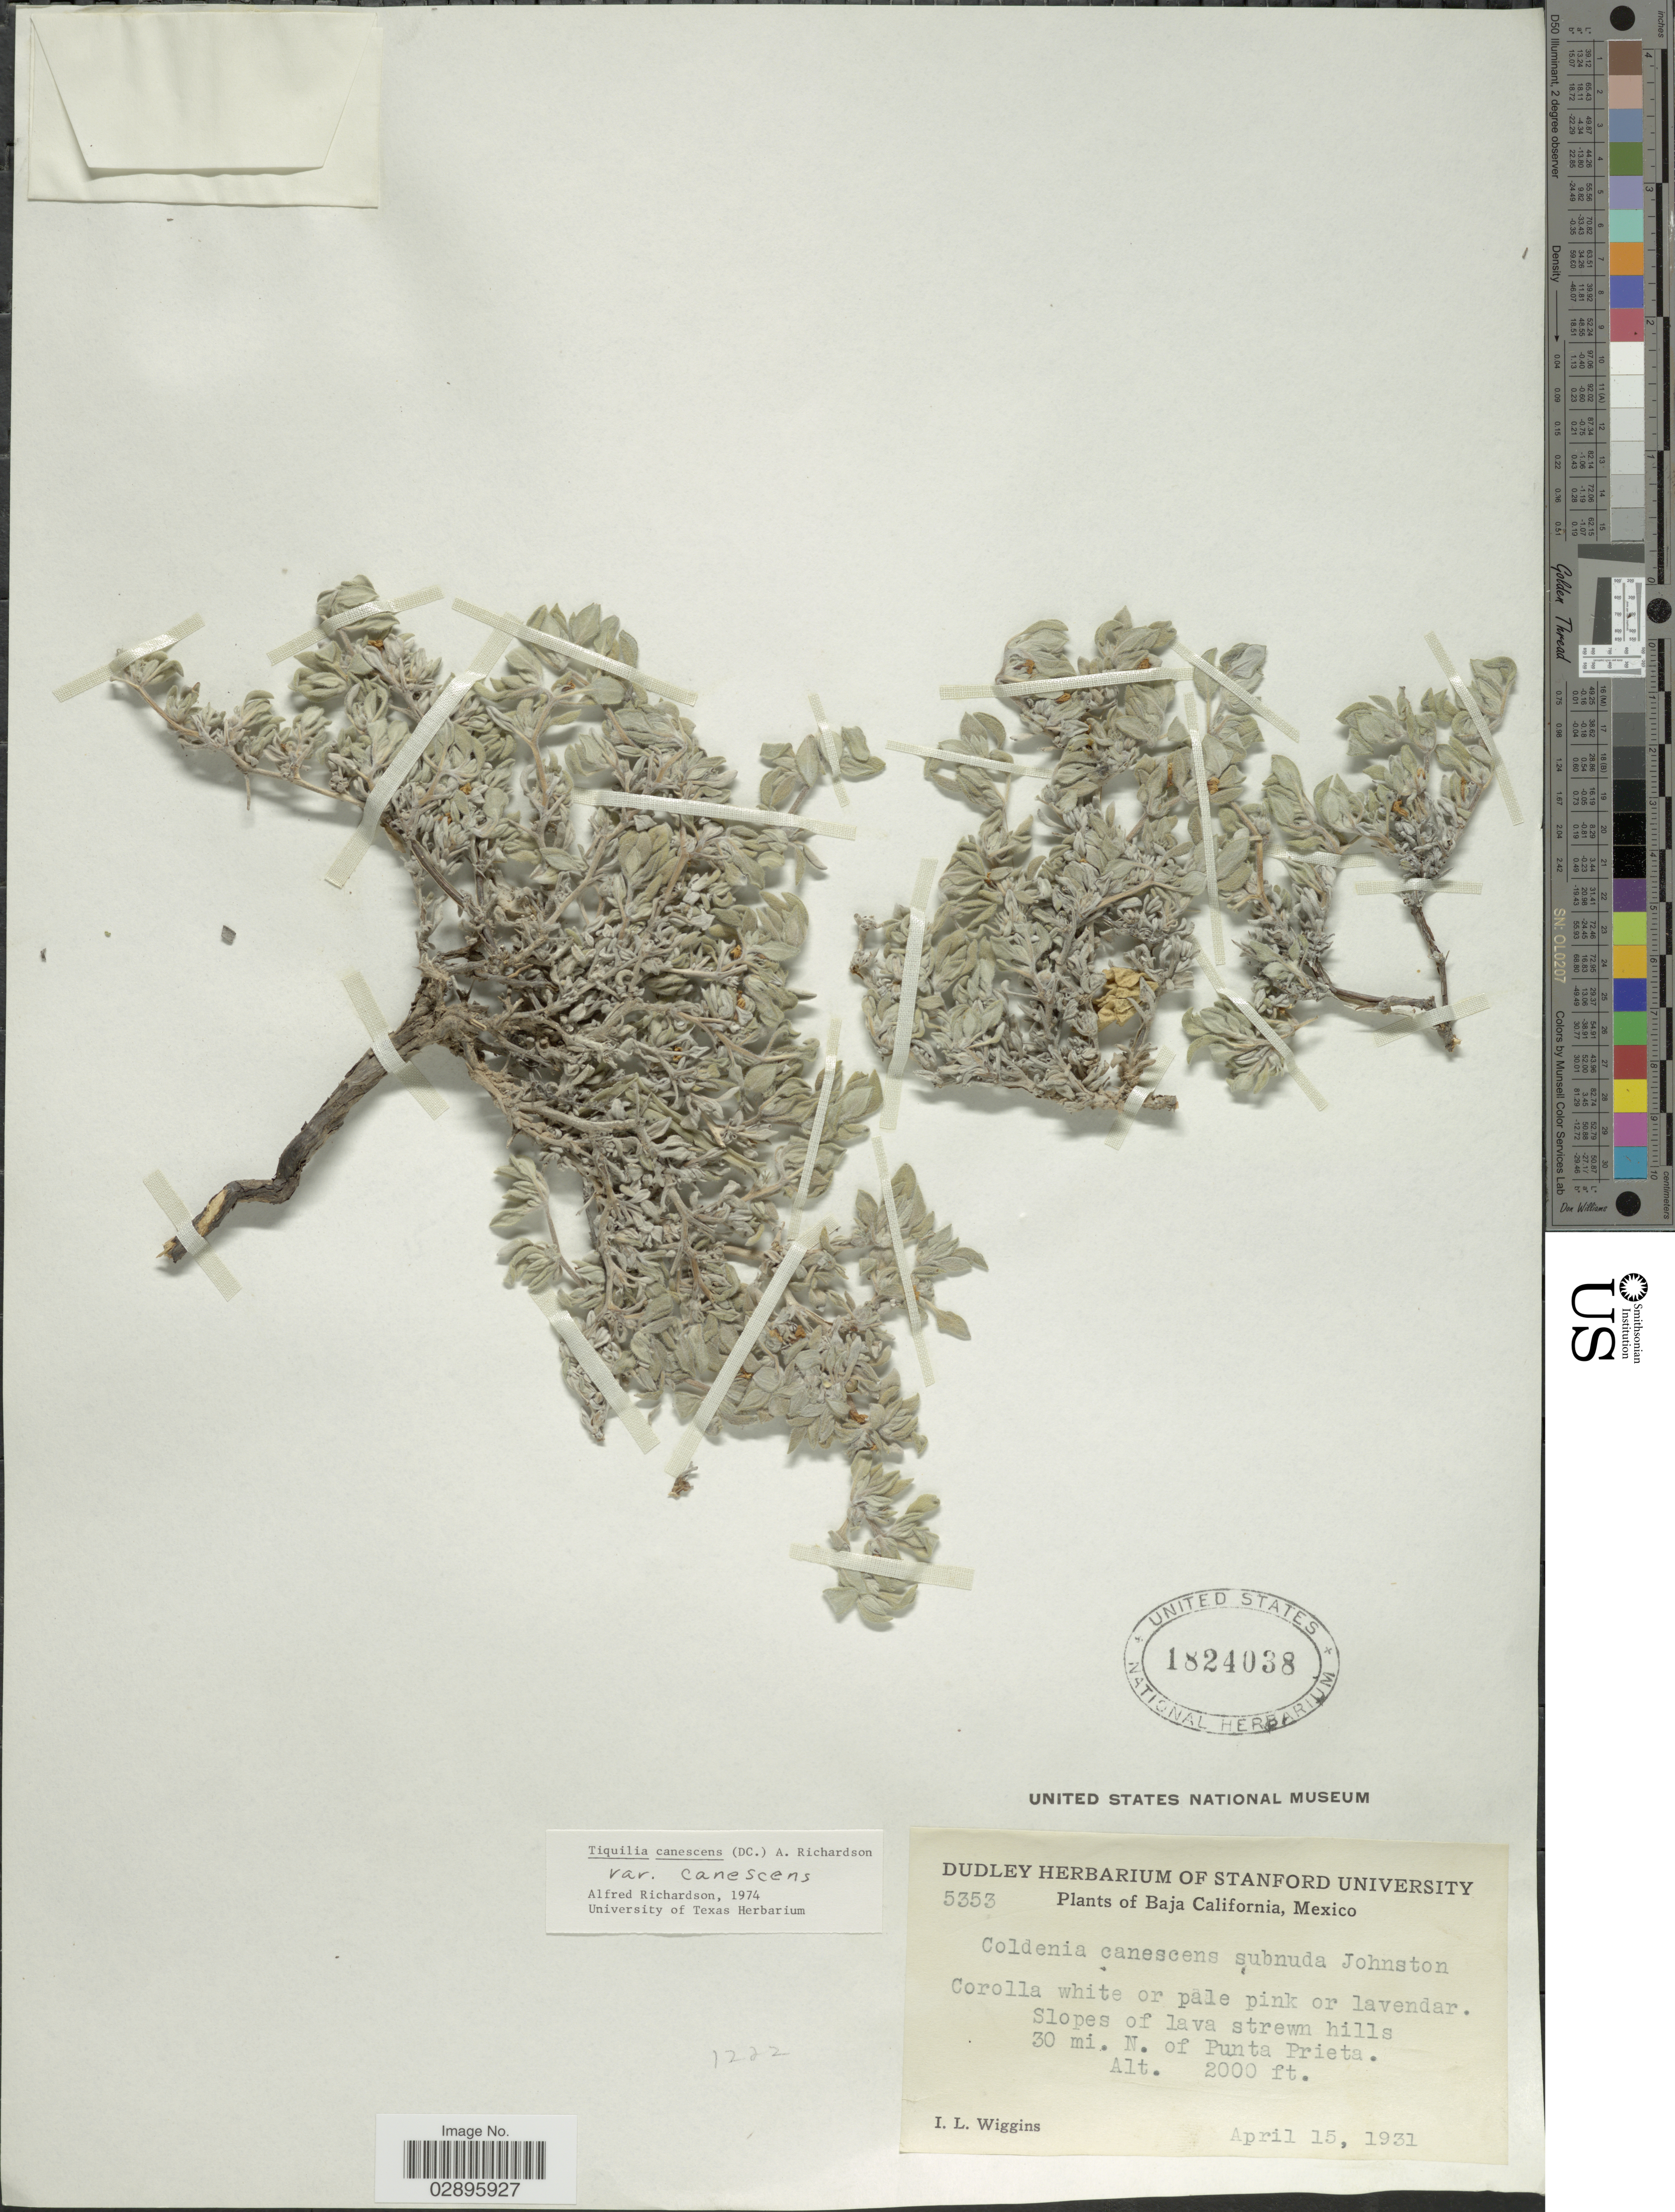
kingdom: Plantae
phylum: Tracheophyta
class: Magnoliopsida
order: Boraginales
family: Ehretiaceae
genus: Tiquilia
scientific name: Tiquilia canescens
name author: (A. DC.) A.T. Richardson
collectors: I. L. Wiggins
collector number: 5353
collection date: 1931-04-15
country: Mexico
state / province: Baja California Norte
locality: Slopes of lava strewn hills, 30 mi. N. of Punta Prieta.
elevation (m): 610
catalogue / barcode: US 1824038